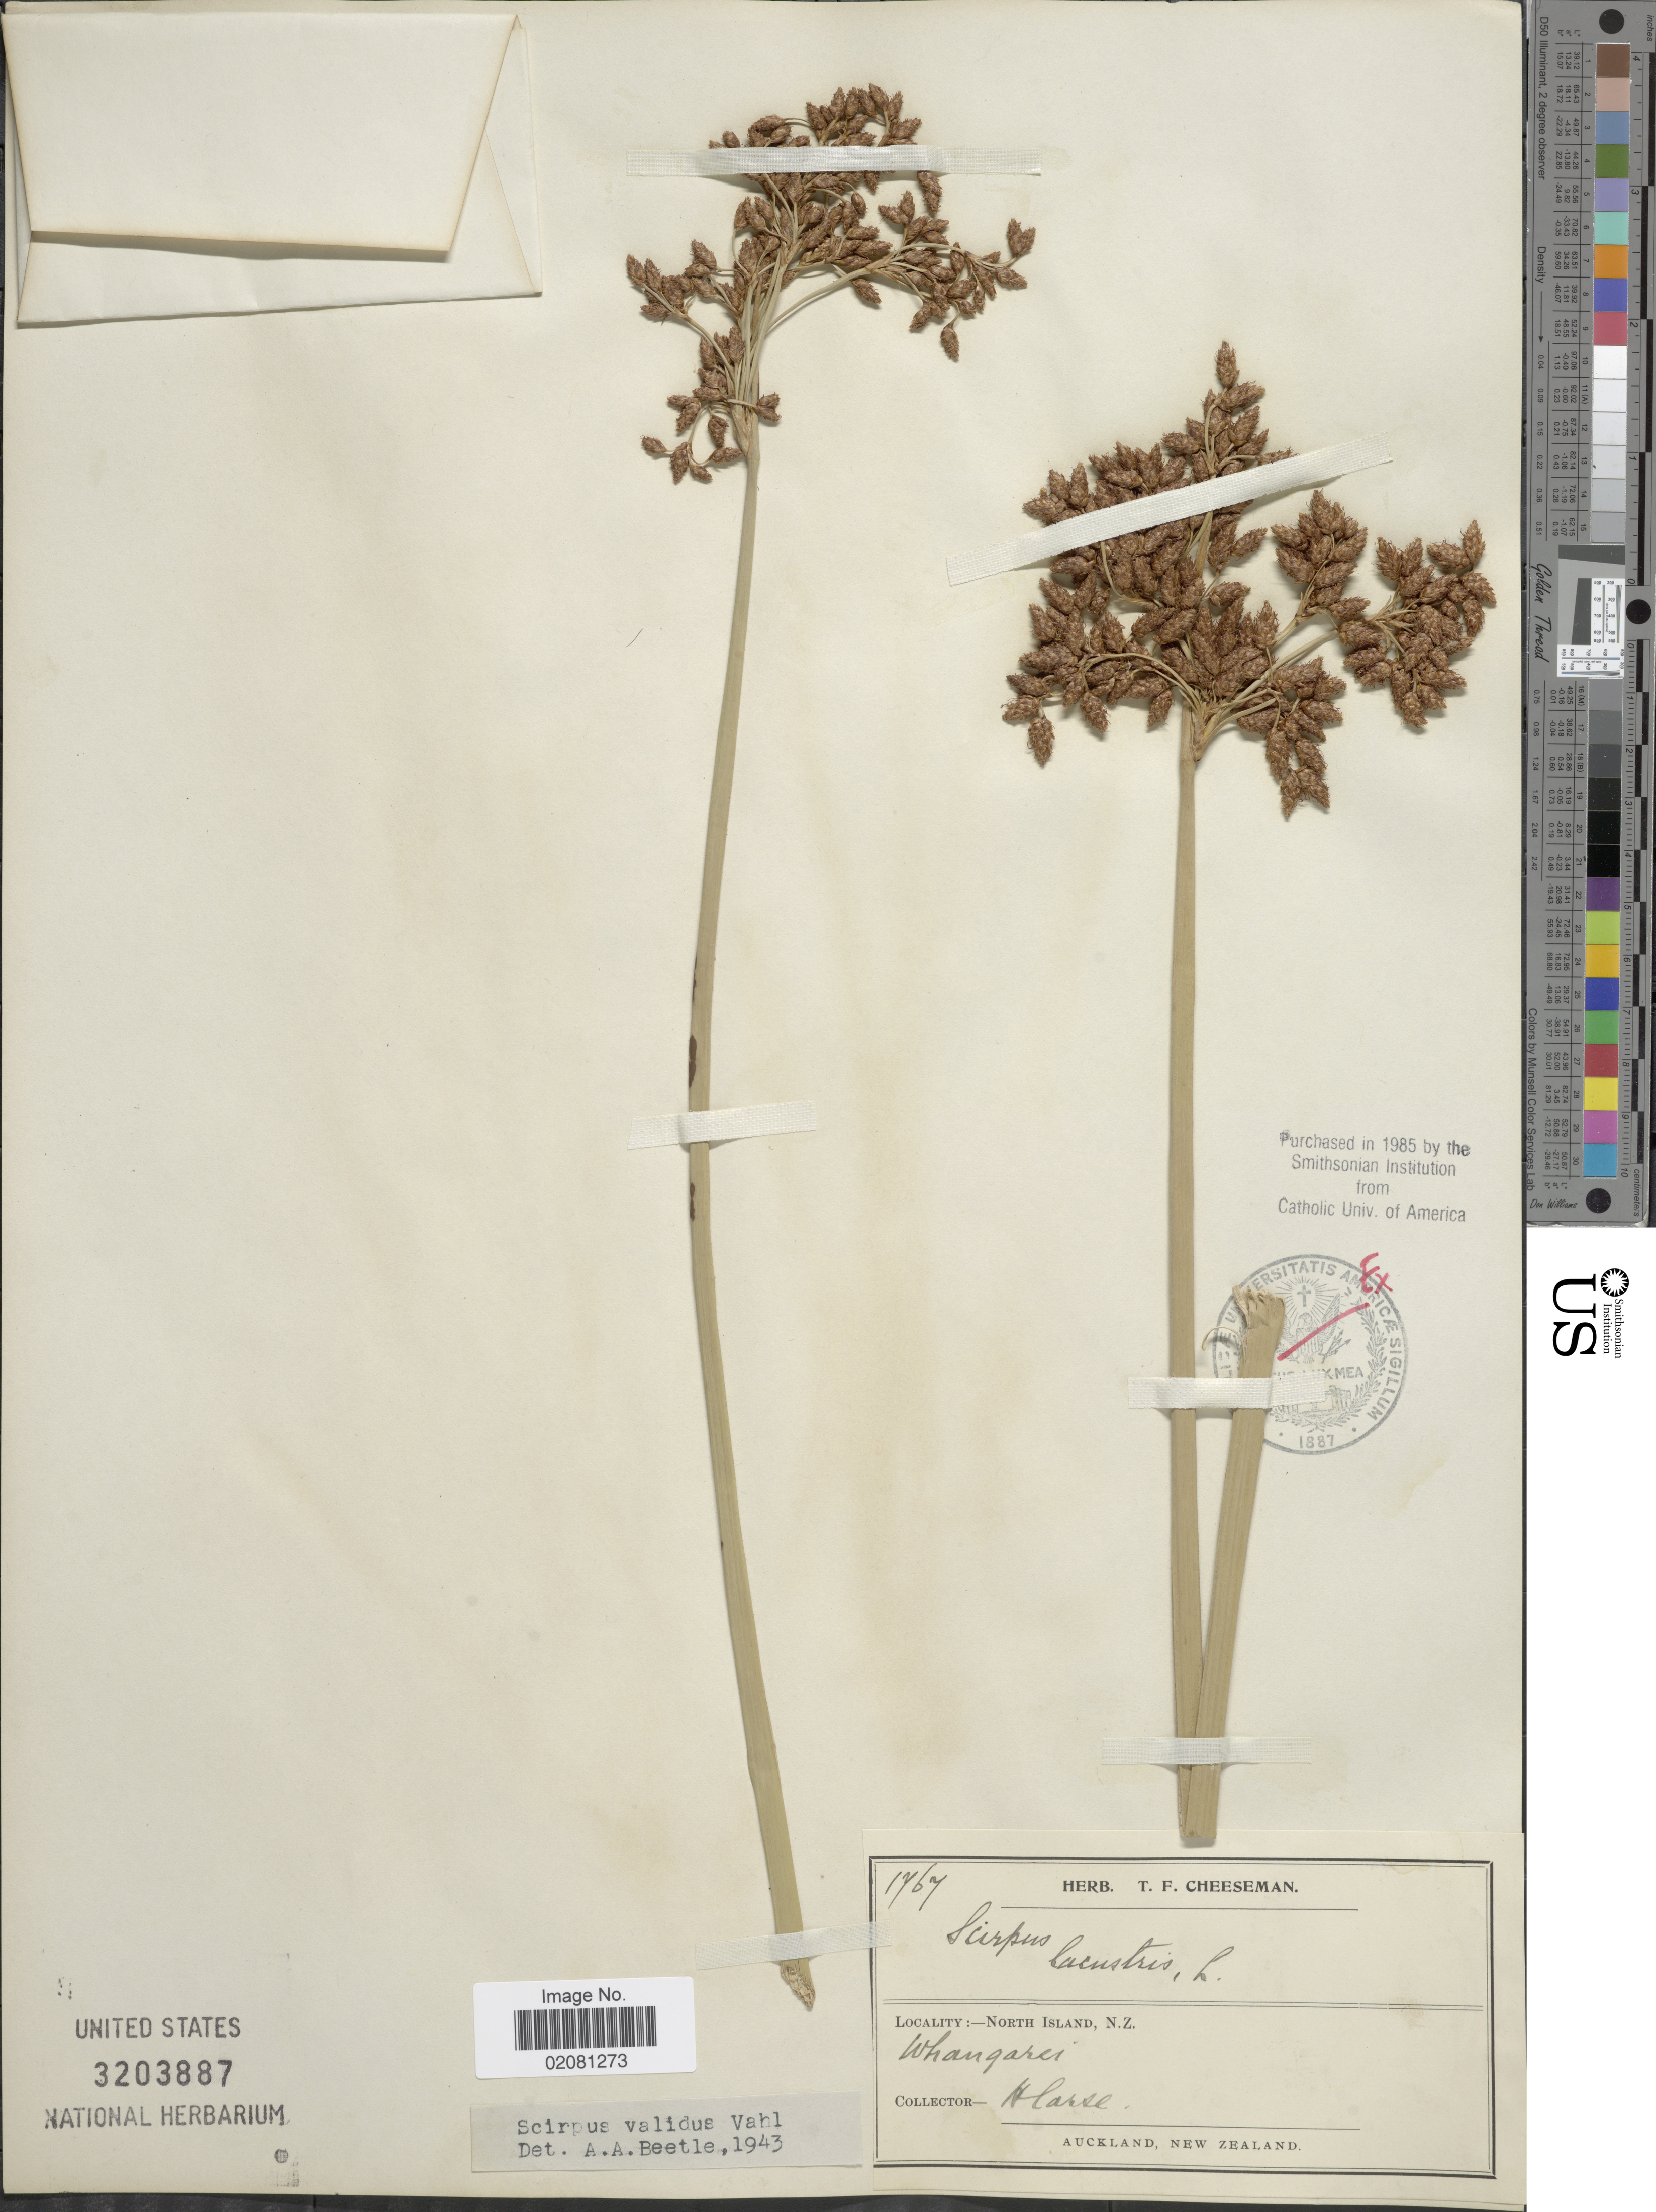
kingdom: Plantae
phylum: Tracheophyta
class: Liliopsida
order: Poales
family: Cyperaceae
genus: Schoenoplectus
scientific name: Schoenoplectus tabernaemontani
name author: (C.C. Gmel.) Palla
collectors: H. Carse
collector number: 1767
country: New Zealand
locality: North Island, Whangarei.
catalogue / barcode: US 3203887